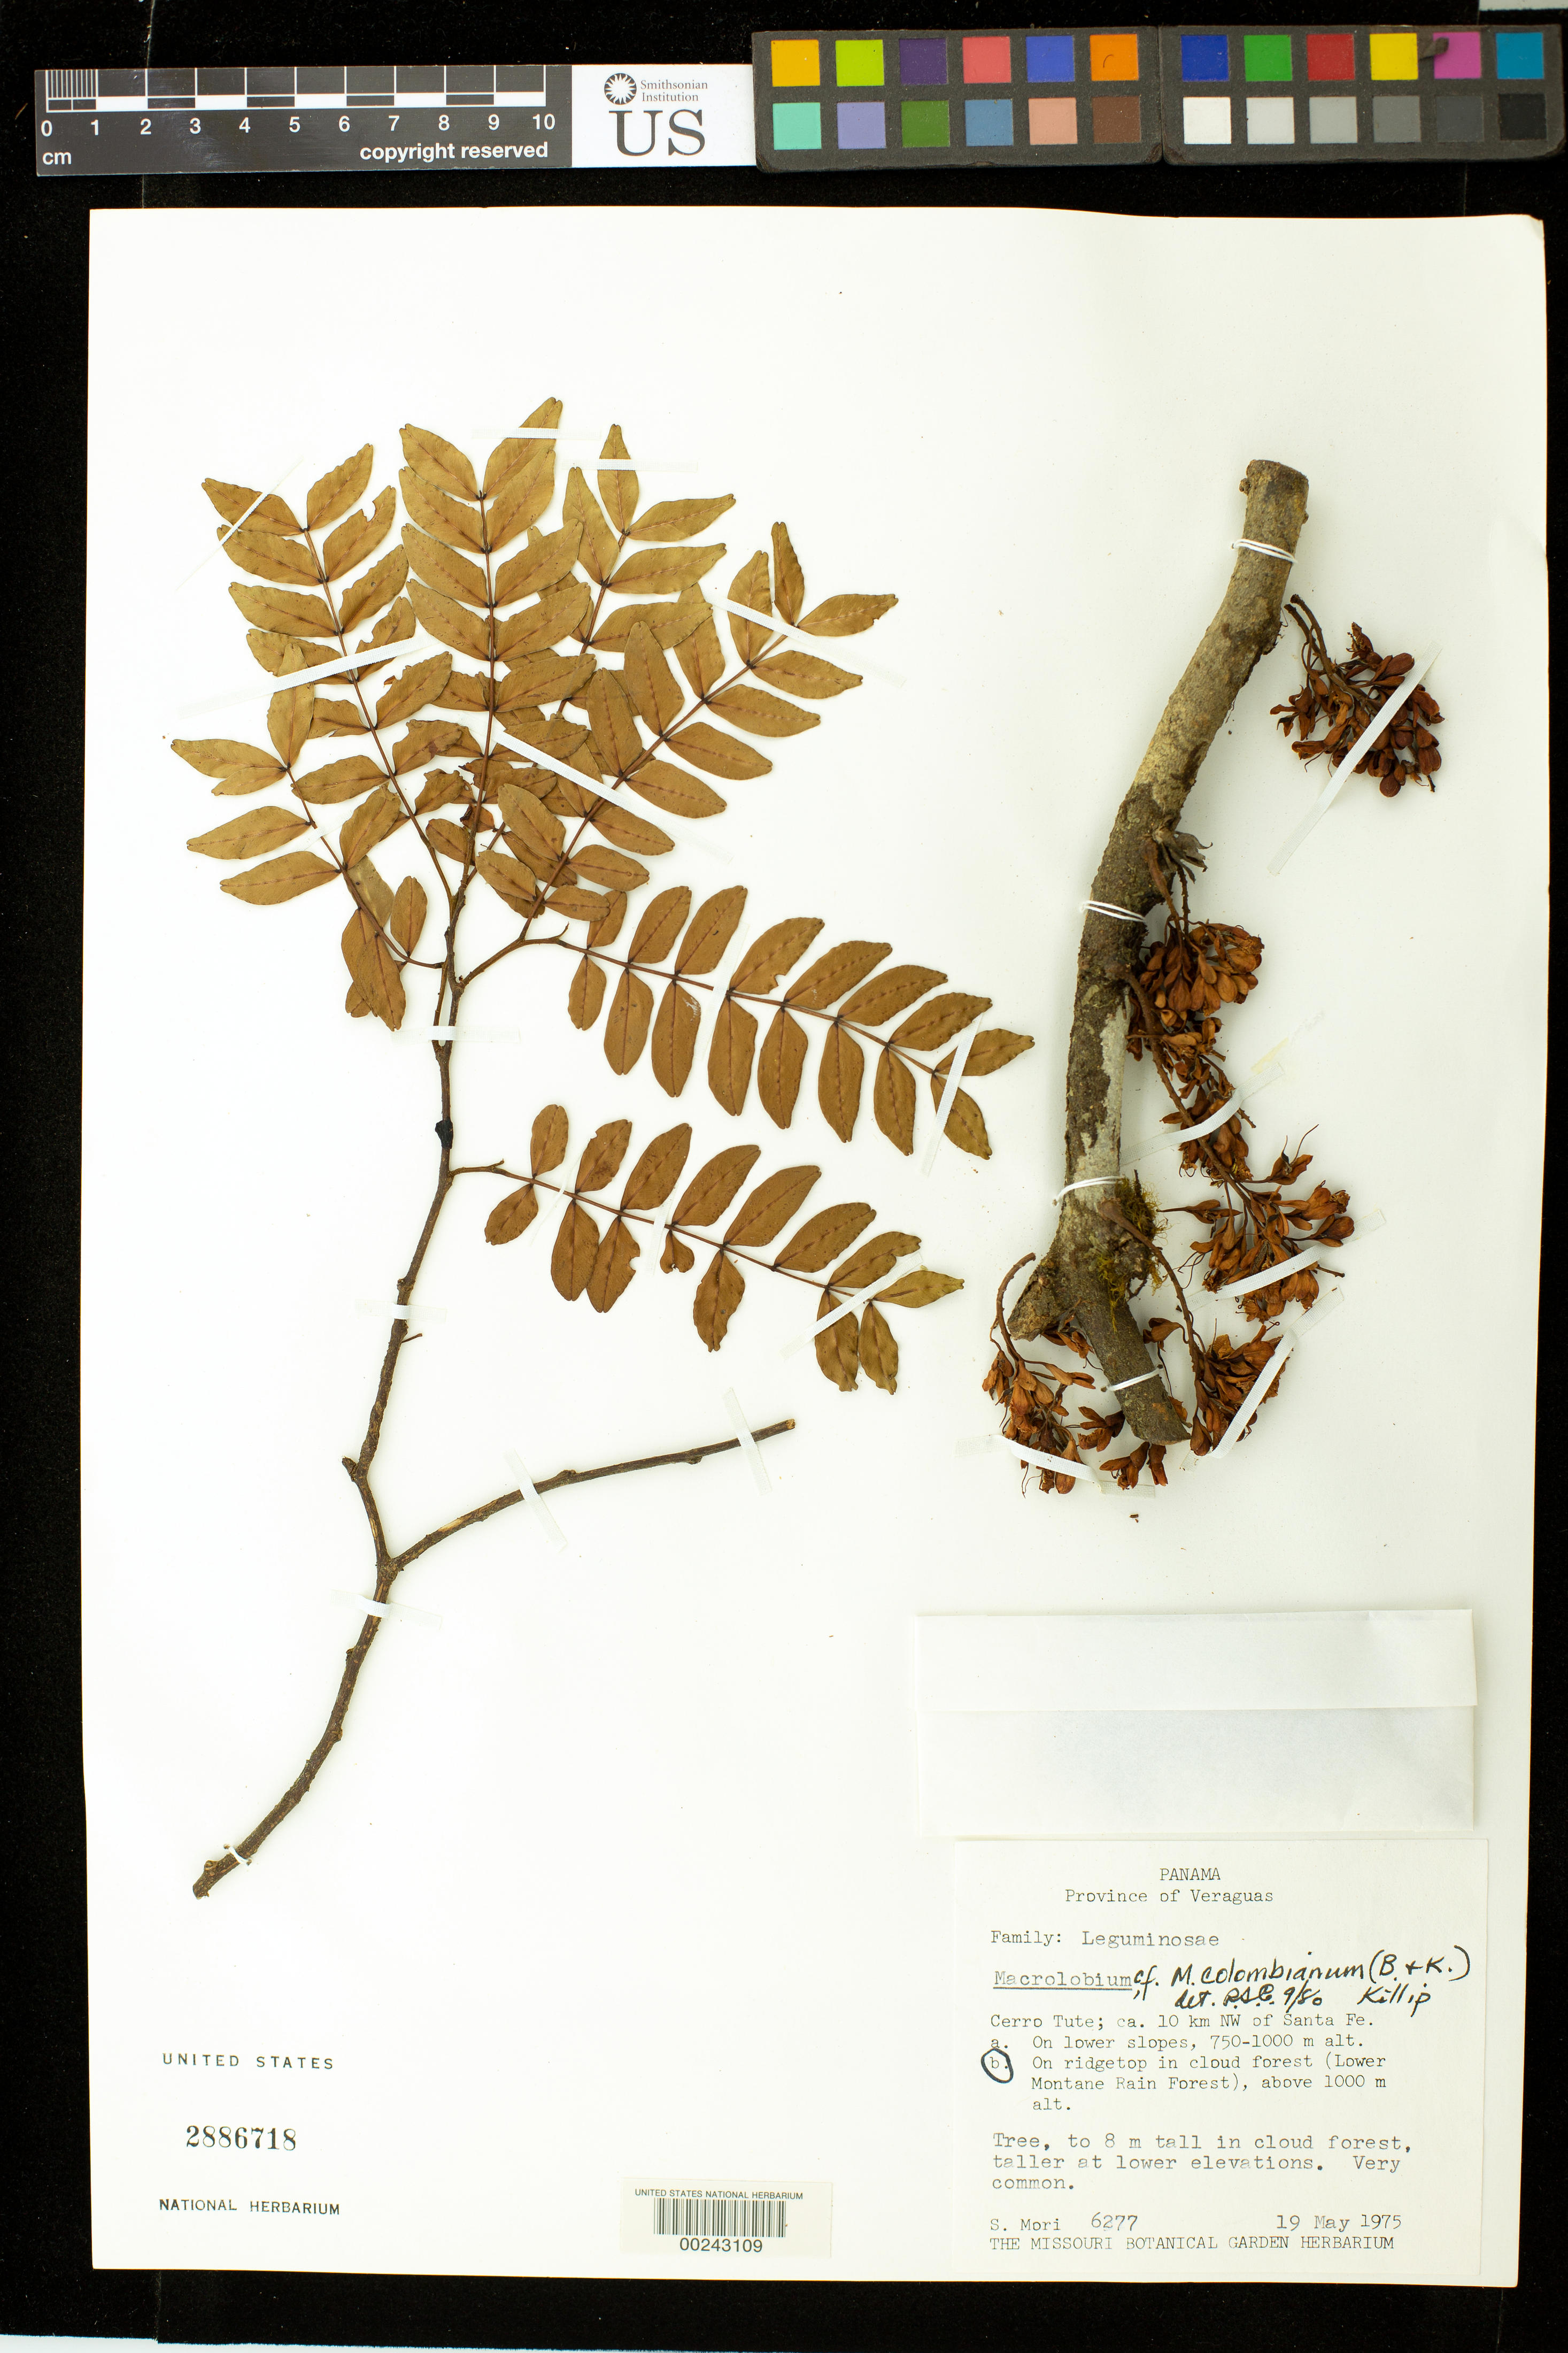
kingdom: Plantae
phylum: Tracheophyta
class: Magnoliopsida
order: Fabales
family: Fabaceae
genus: Macrolobium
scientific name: Macrolobium colombianum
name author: (Britton & Killip) Killip ex L. Uribe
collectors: S. Mori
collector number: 6277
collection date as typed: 19 May 1975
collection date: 1975-05-19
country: Panama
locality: Cerro Tute; ca 10 km NW of Santa Fe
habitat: On ridgetop in cloud forest (lower montane rain forest)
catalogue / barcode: US 2886718